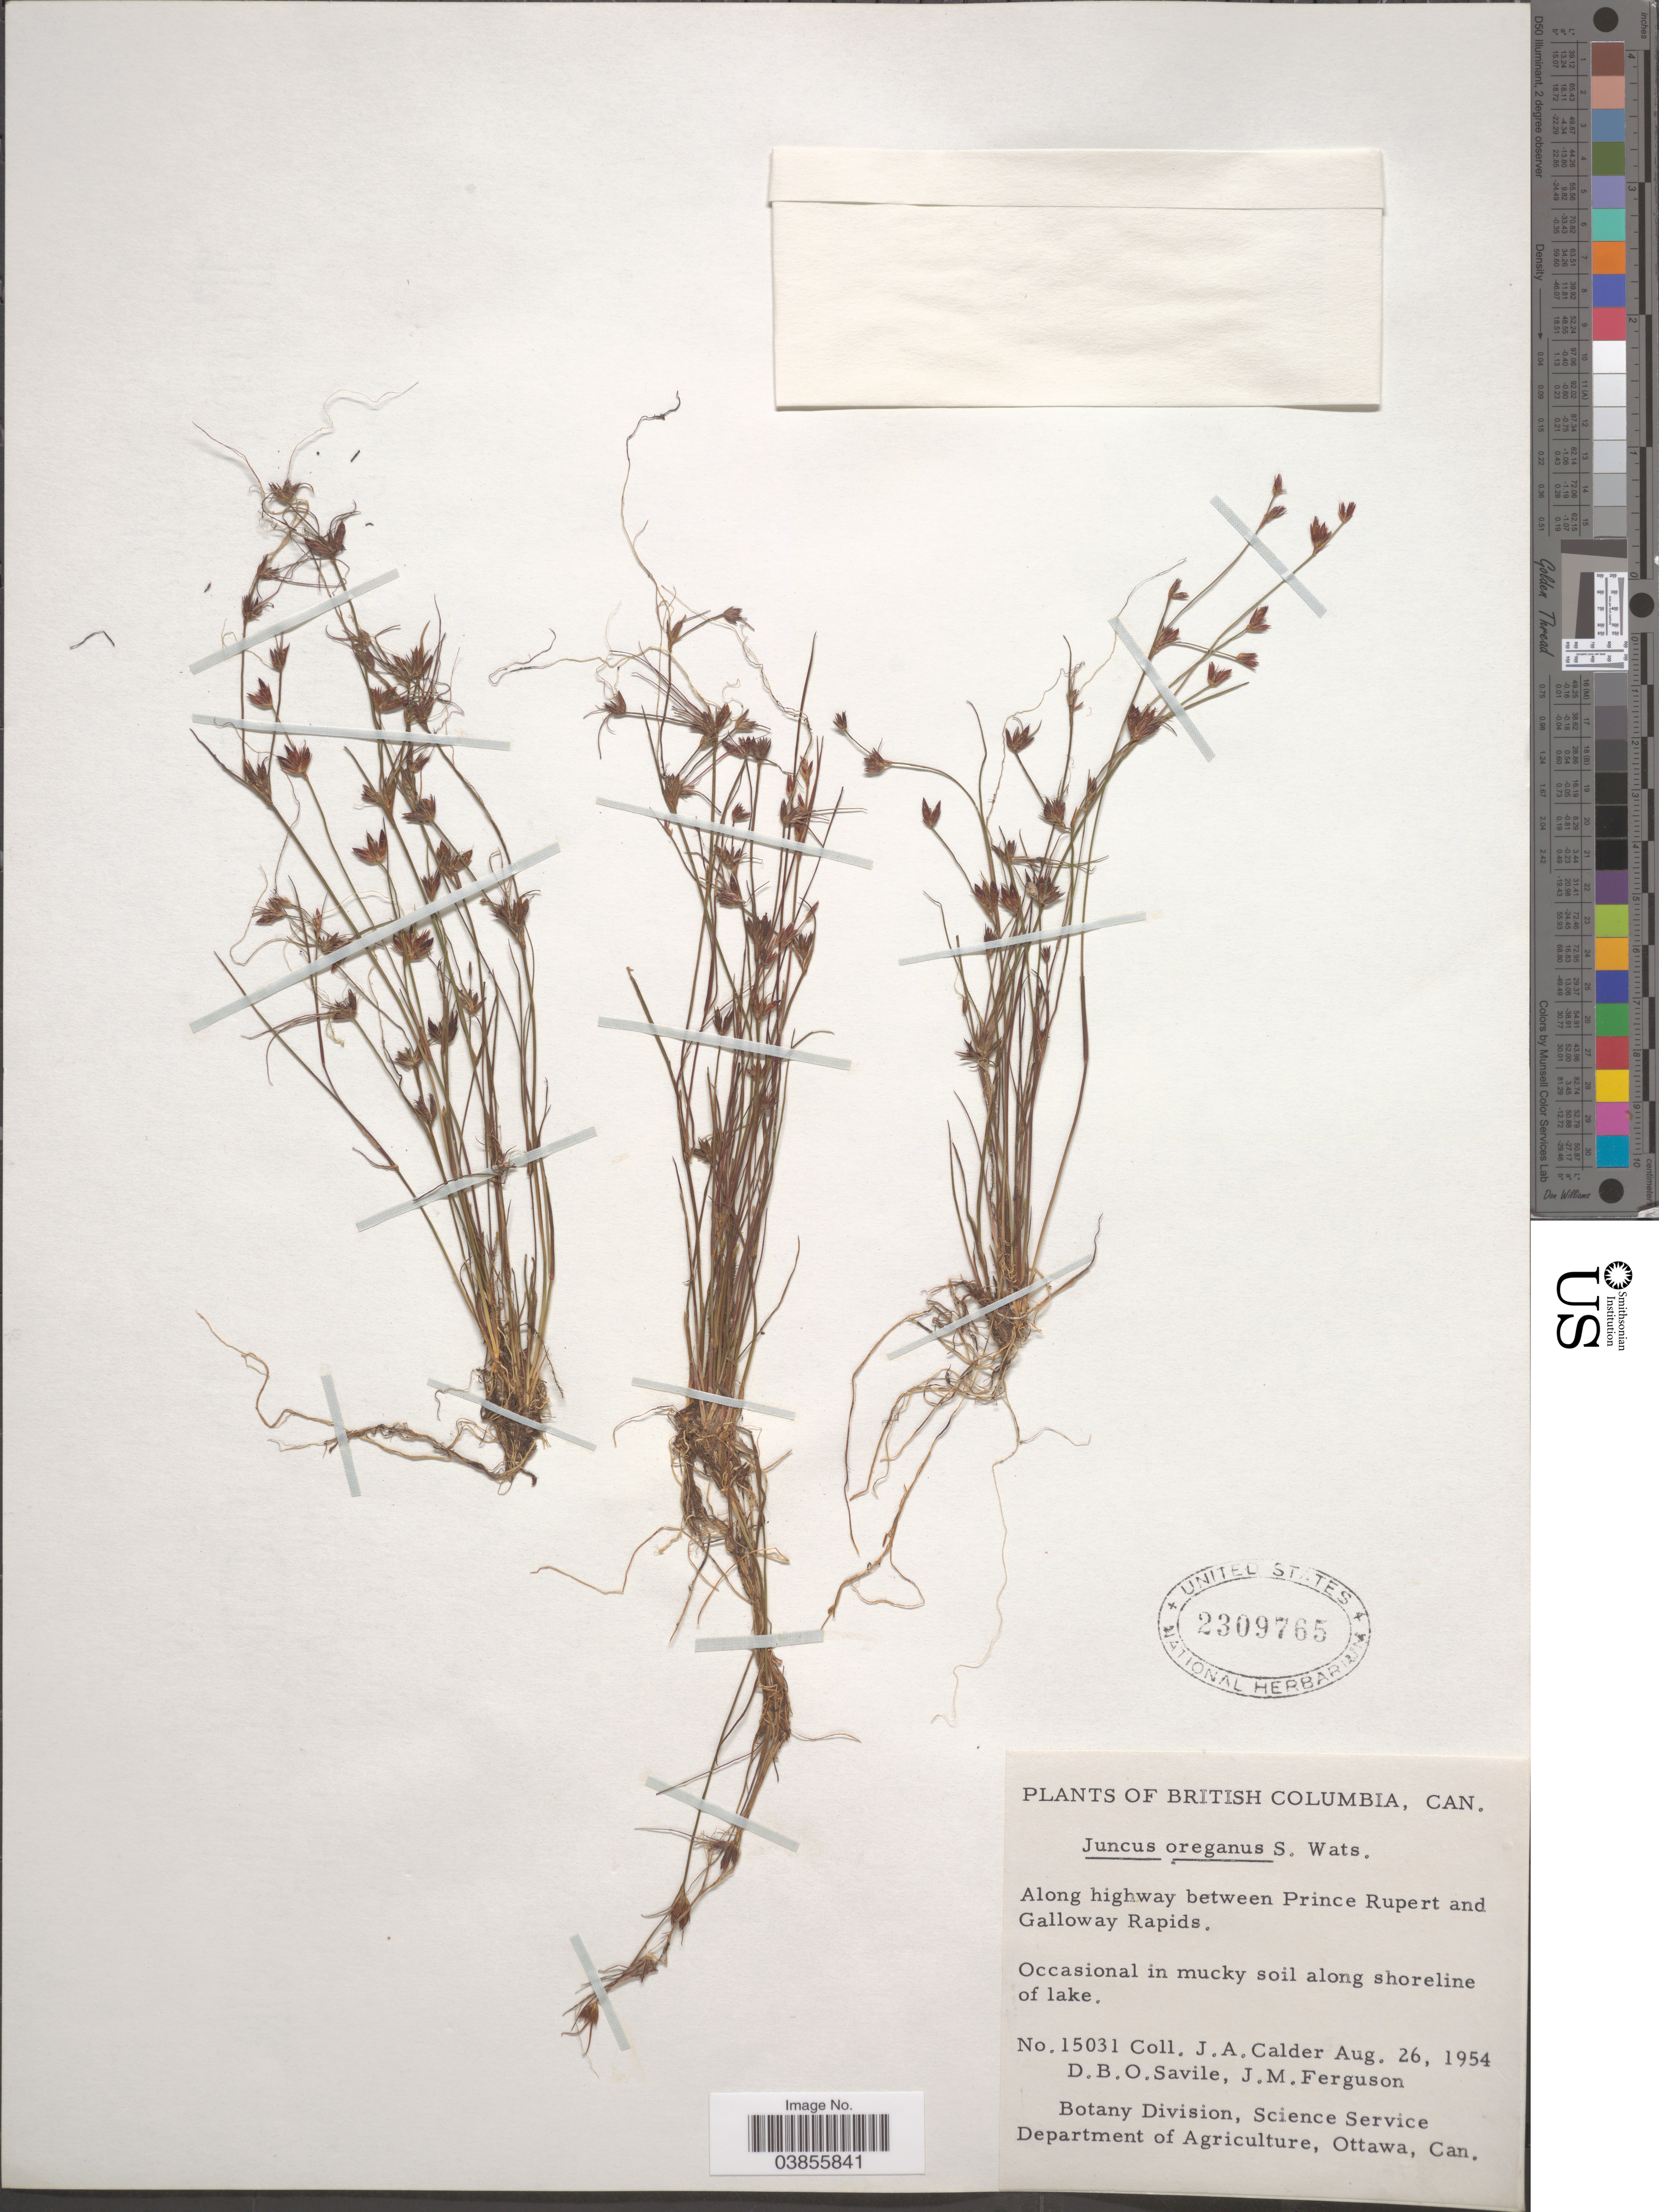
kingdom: Plantae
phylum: Tracheophyta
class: Liliopsida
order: Poales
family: Juncaceae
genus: Juncus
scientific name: Juncus oreganus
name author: S. Watson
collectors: J. A. Calder, D. Savile & J. M. Ferguson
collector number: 15031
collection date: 1954-08-26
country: Canada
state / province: British Columbia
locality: Along highway between Prince Rupert and Galloway Rapids.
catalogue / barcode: US 2309765